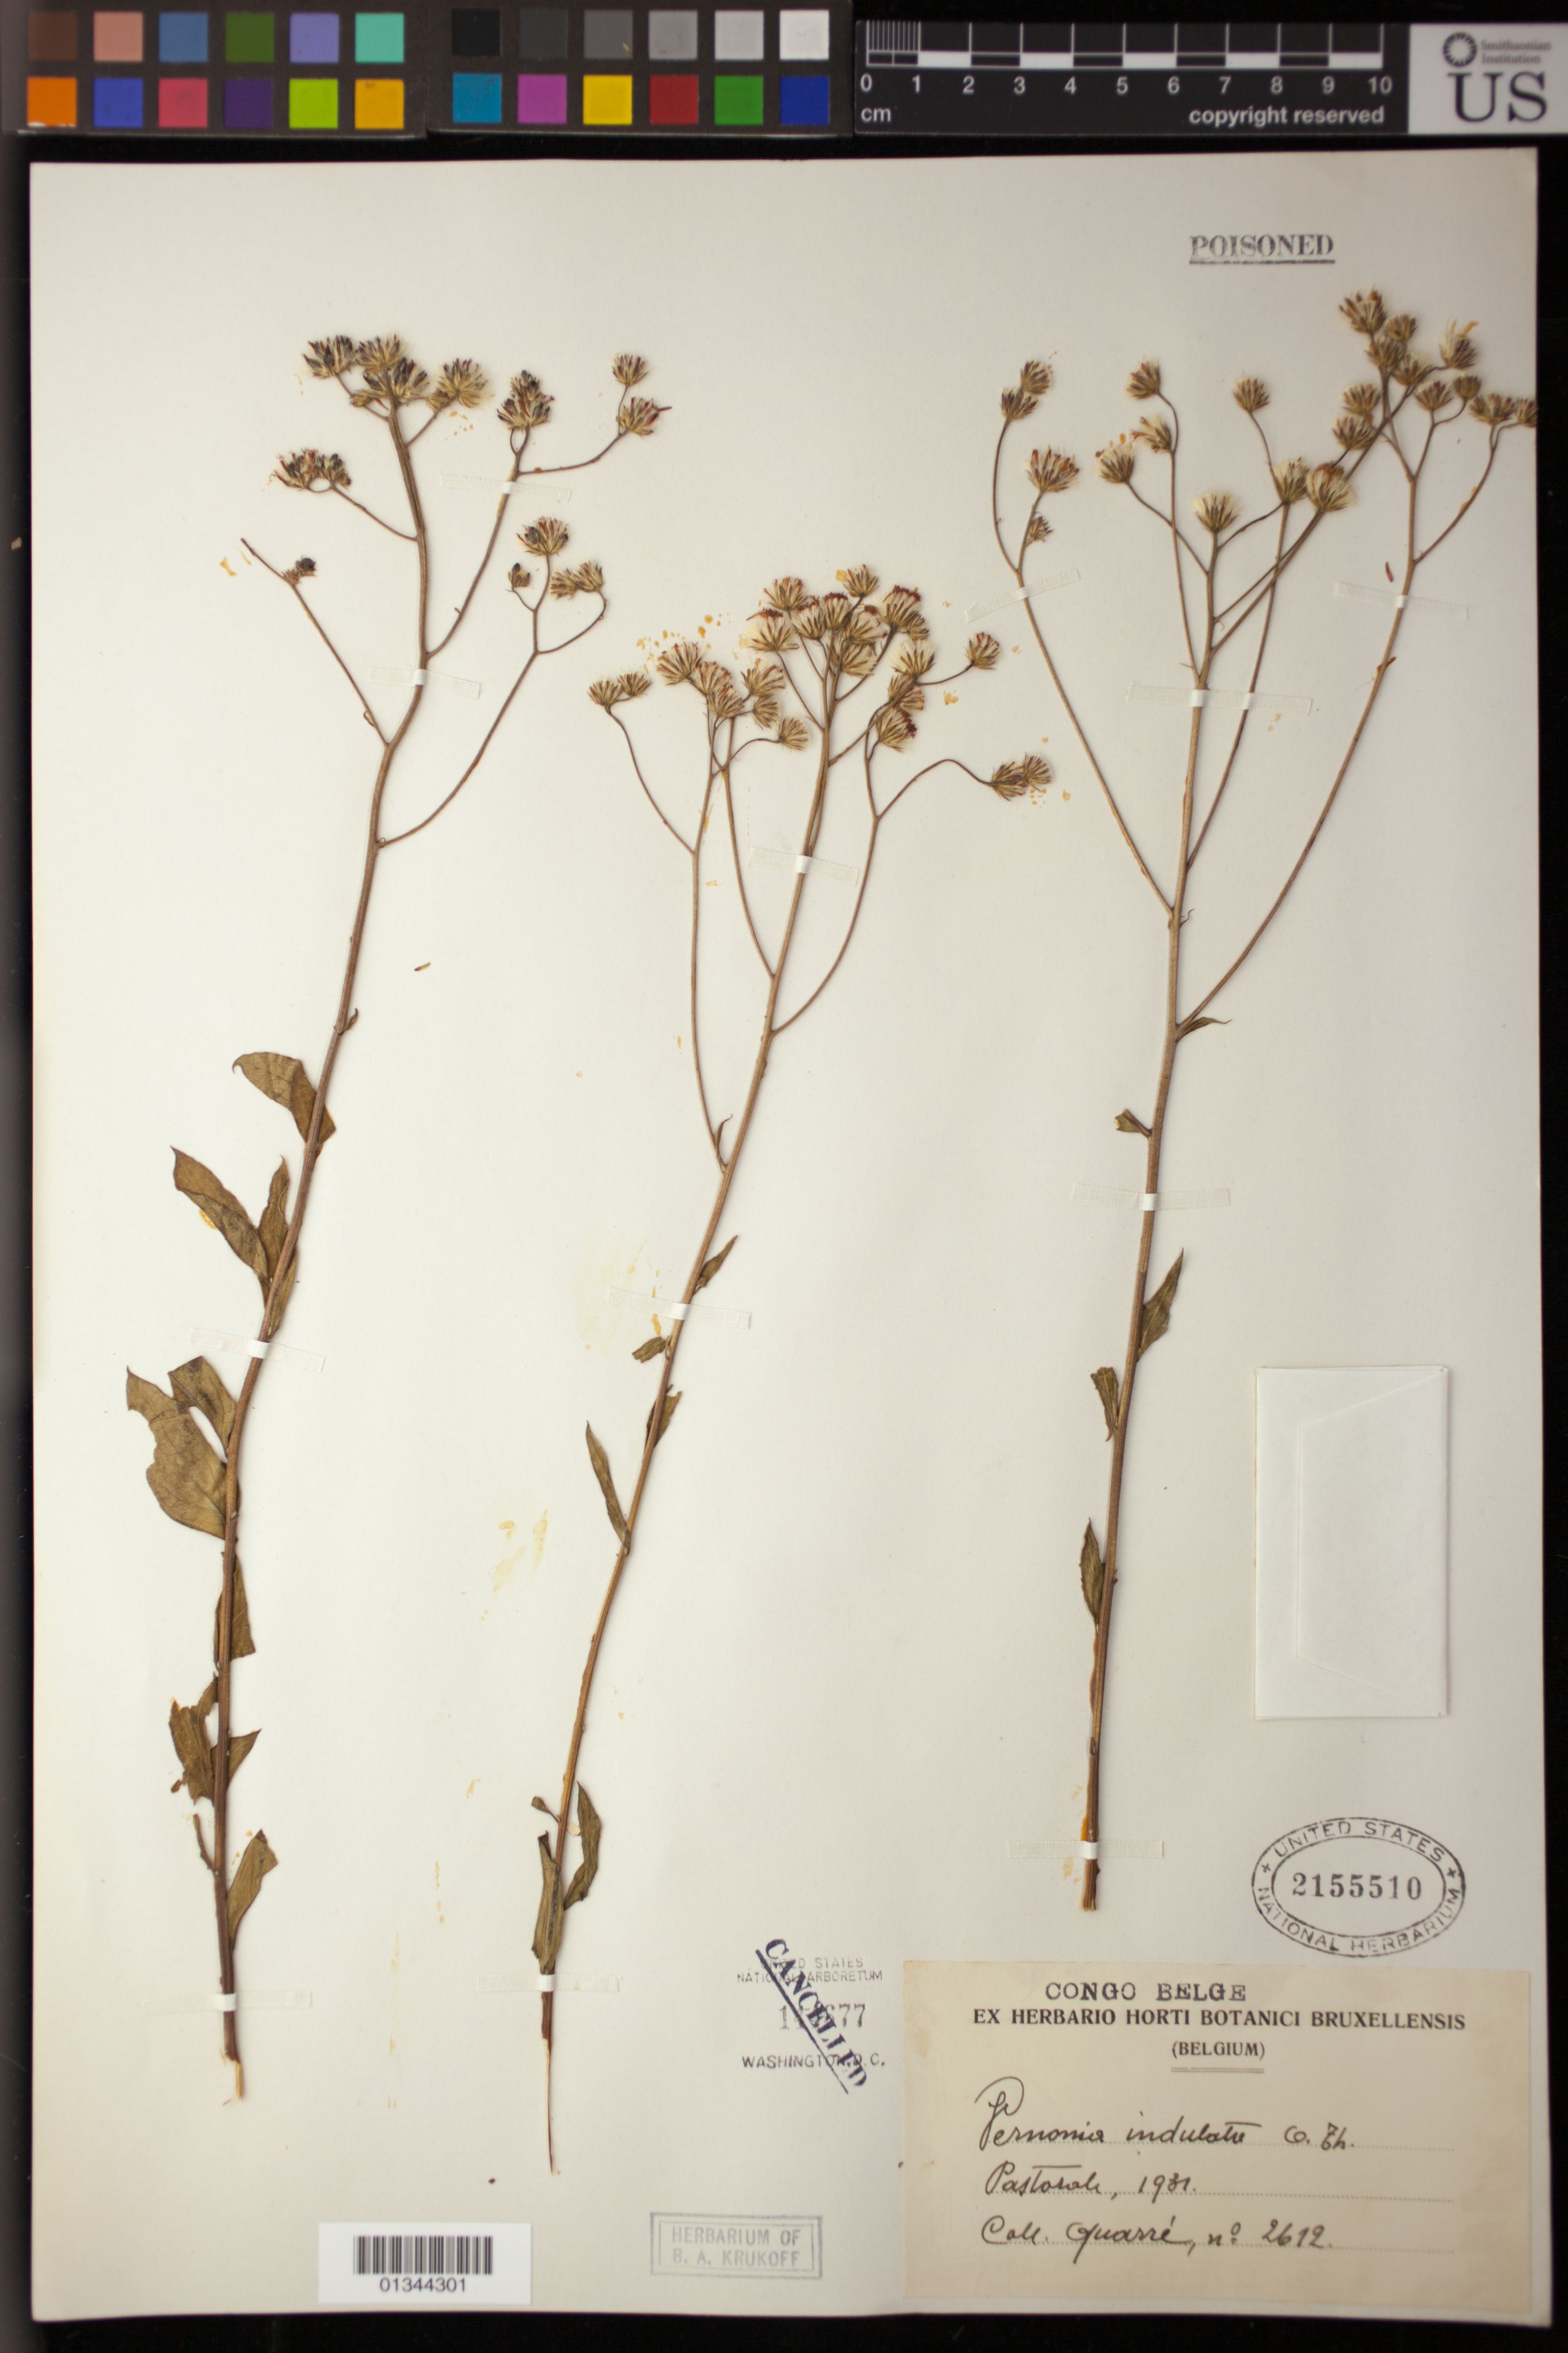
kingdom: Plantae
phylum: Tracheophyta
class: Magnoliopsida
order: Asterales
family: Asteraceae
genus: Vernonia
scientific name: Vernonia undulata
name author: Oliv. & Hiern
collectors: -. Guarre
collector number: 2612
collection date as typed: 1931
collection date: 1931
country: Congo, Democratic Republic of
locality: Pastorale.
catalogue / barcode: US 2155510